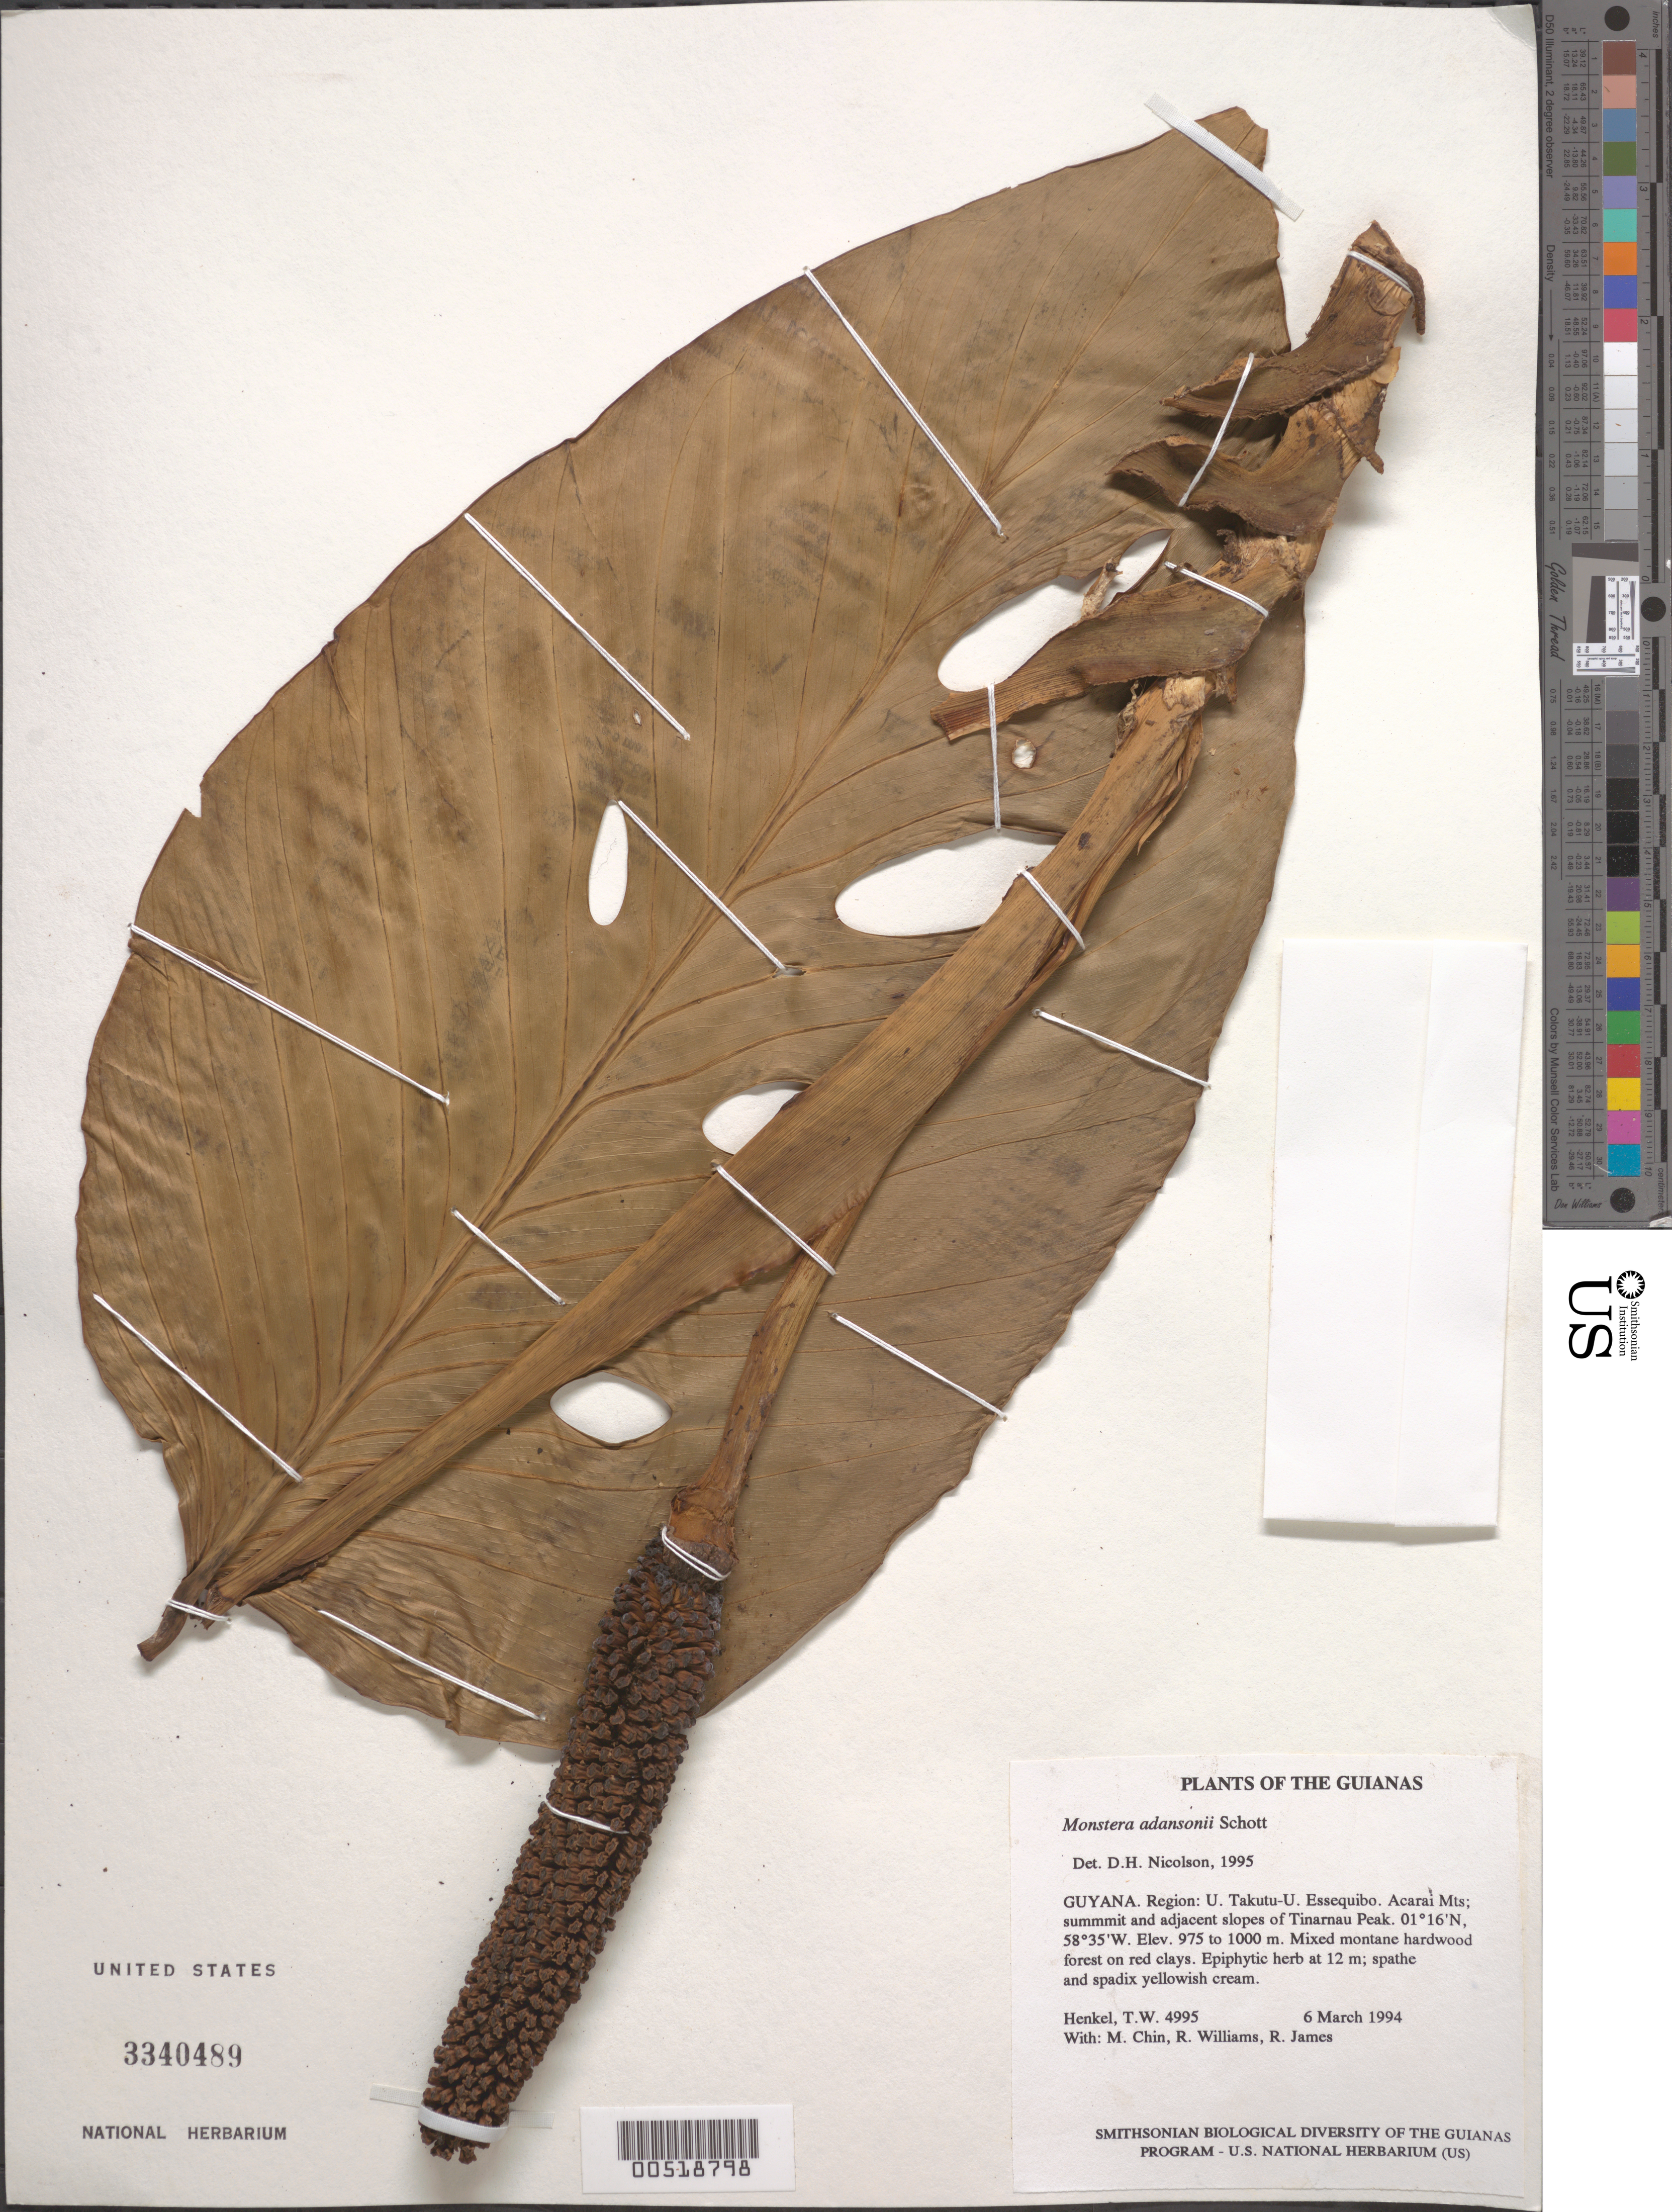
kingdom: Plantae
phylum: Tracheophyta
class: Liliopsida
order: Alismatales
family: Araceae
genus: Monstera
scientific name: Monstera adansonii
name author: Schott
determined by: Nicolson, Dan H.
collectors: T. Henkel, M. Chin, R. Williams & R. James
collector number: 4995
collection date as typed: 6 March 1994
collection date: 1994-03-06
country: Guyana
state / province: U. Takutu-U. Essequibo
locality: Acarai Mts; summmit and adjacent slopes of Tinarnau Peak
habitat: Mixed montane hardwood forest on red clays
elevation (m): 975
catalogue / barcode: US 3340489